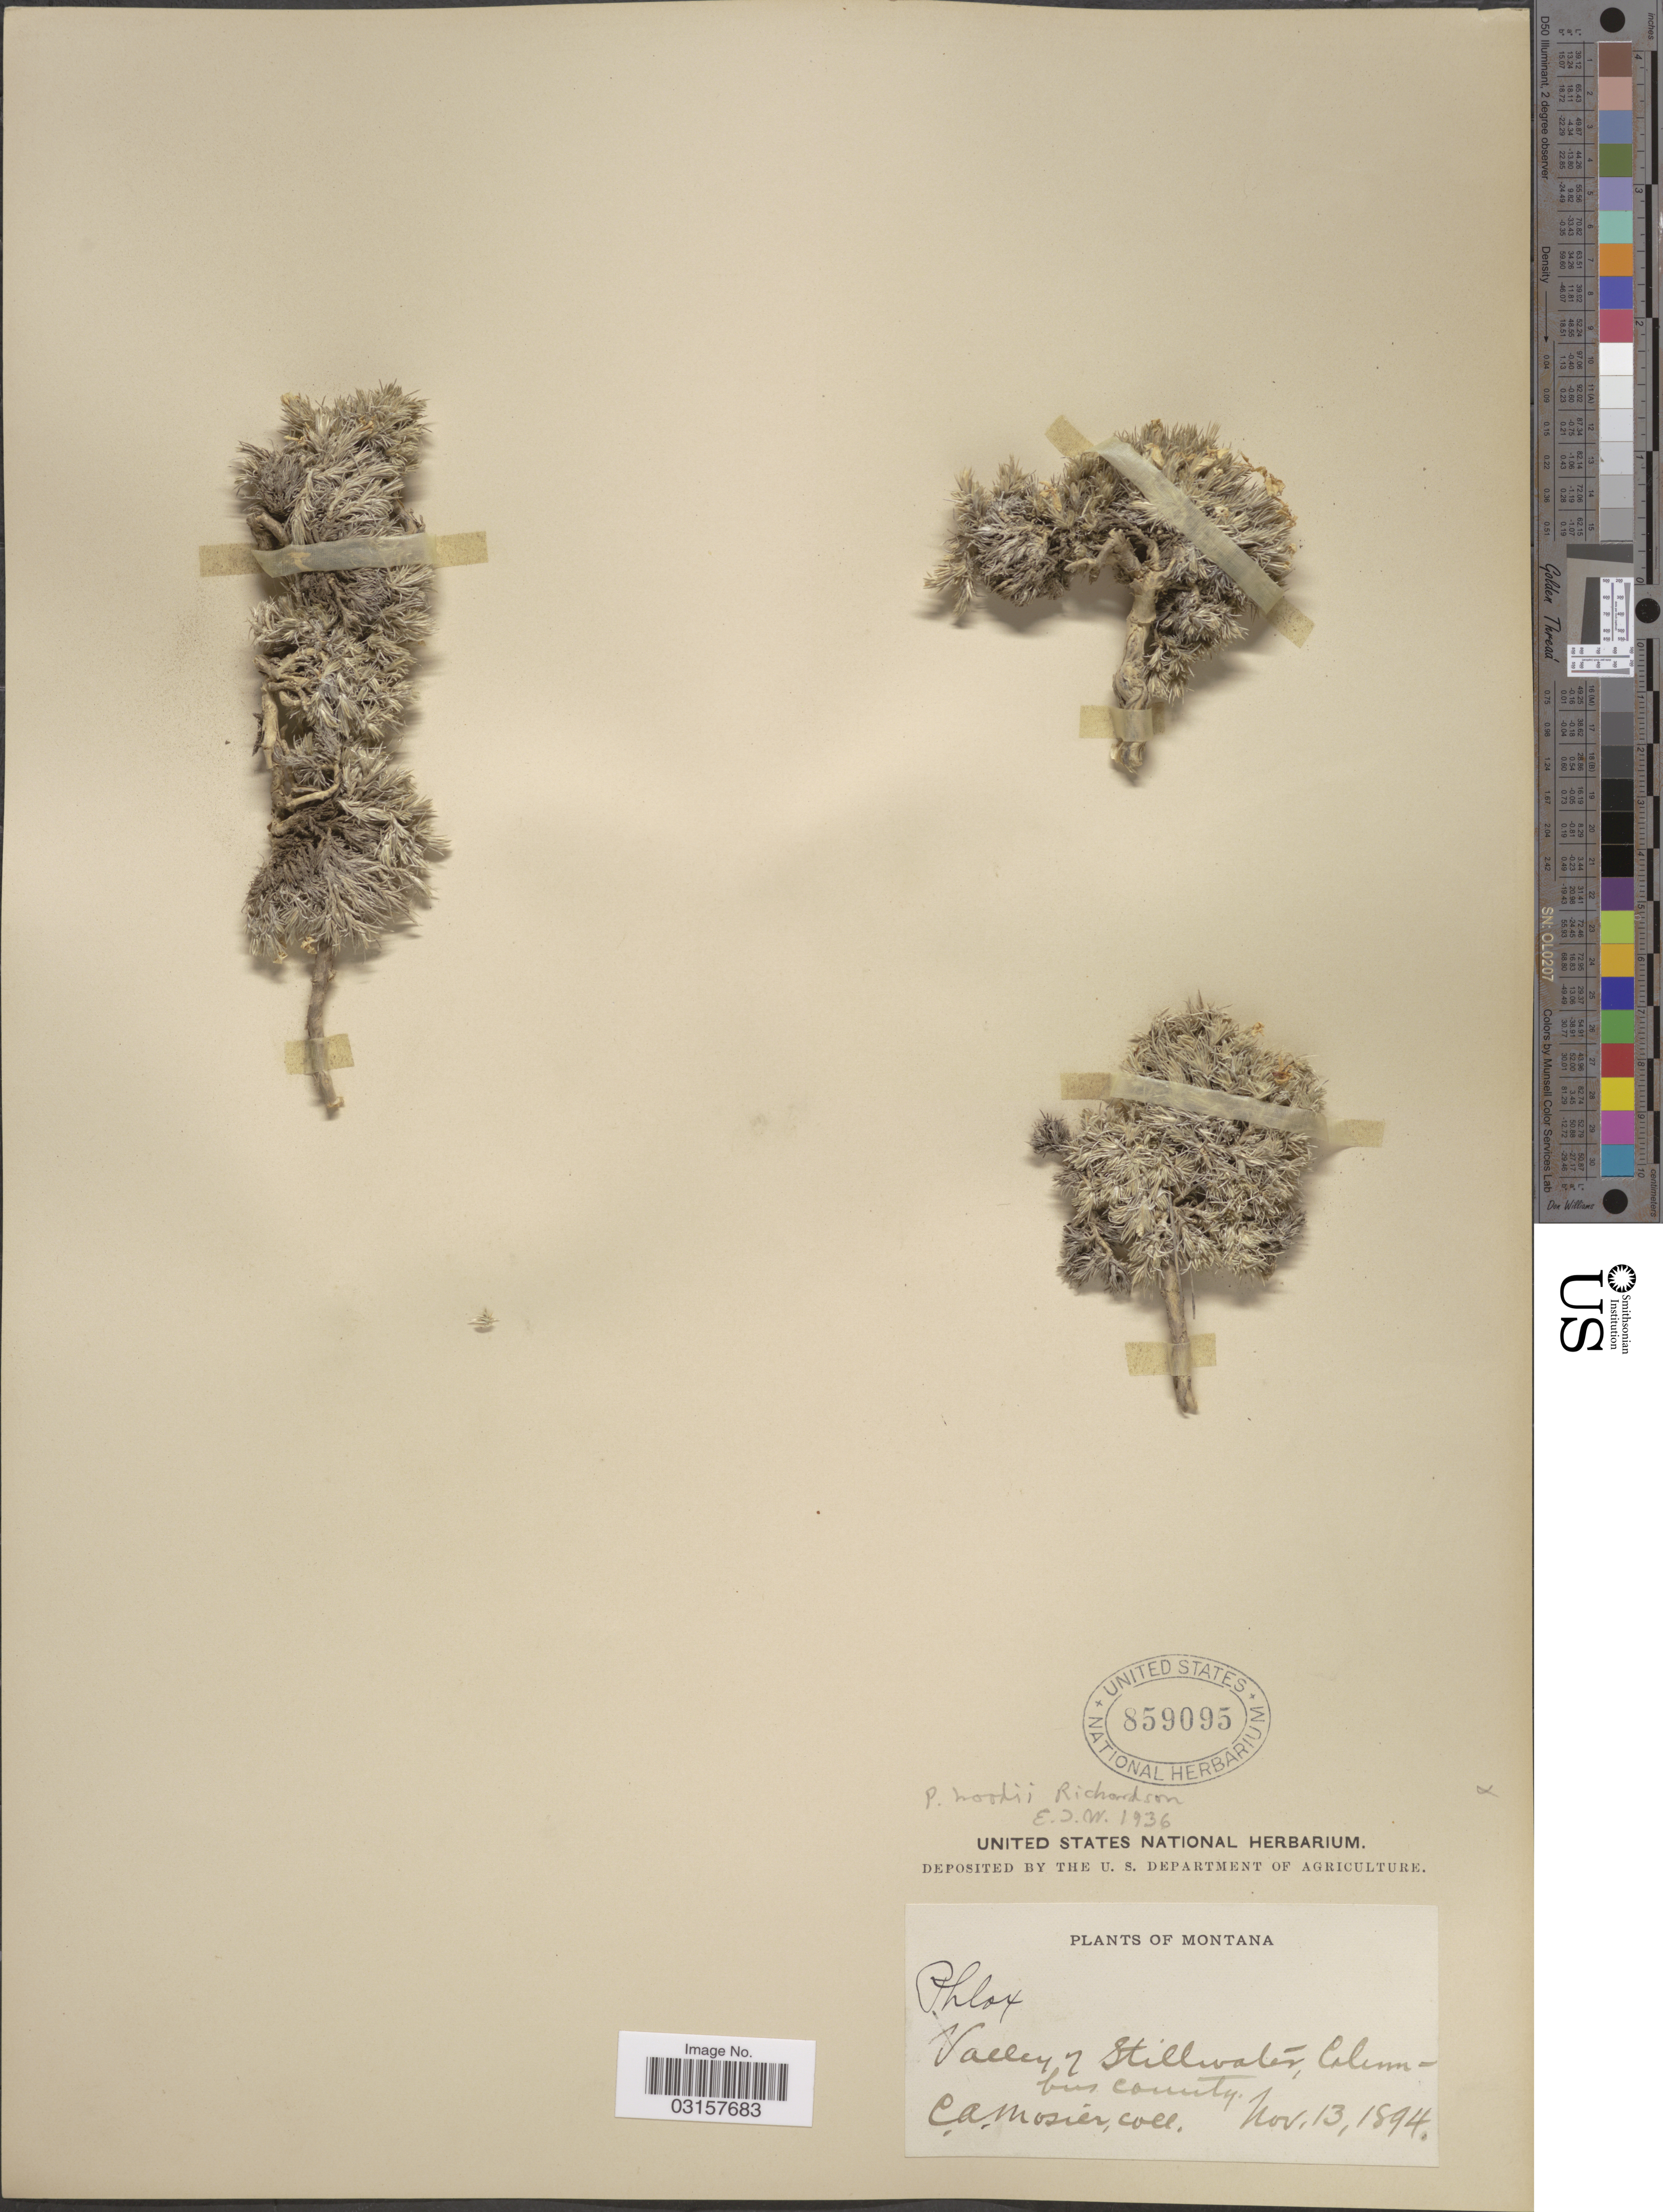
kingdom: Plantae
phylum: Tracheophyta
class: Magnoliopsida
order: Ericales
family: Polemoniaceae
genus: Phlox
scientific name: Phlox hoodii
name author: Richardson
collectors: C. A. Mosier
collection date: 1894-11-13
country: United States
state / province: Montana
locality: Valley of Stillwater, Columbus County.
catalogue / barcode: US 859095